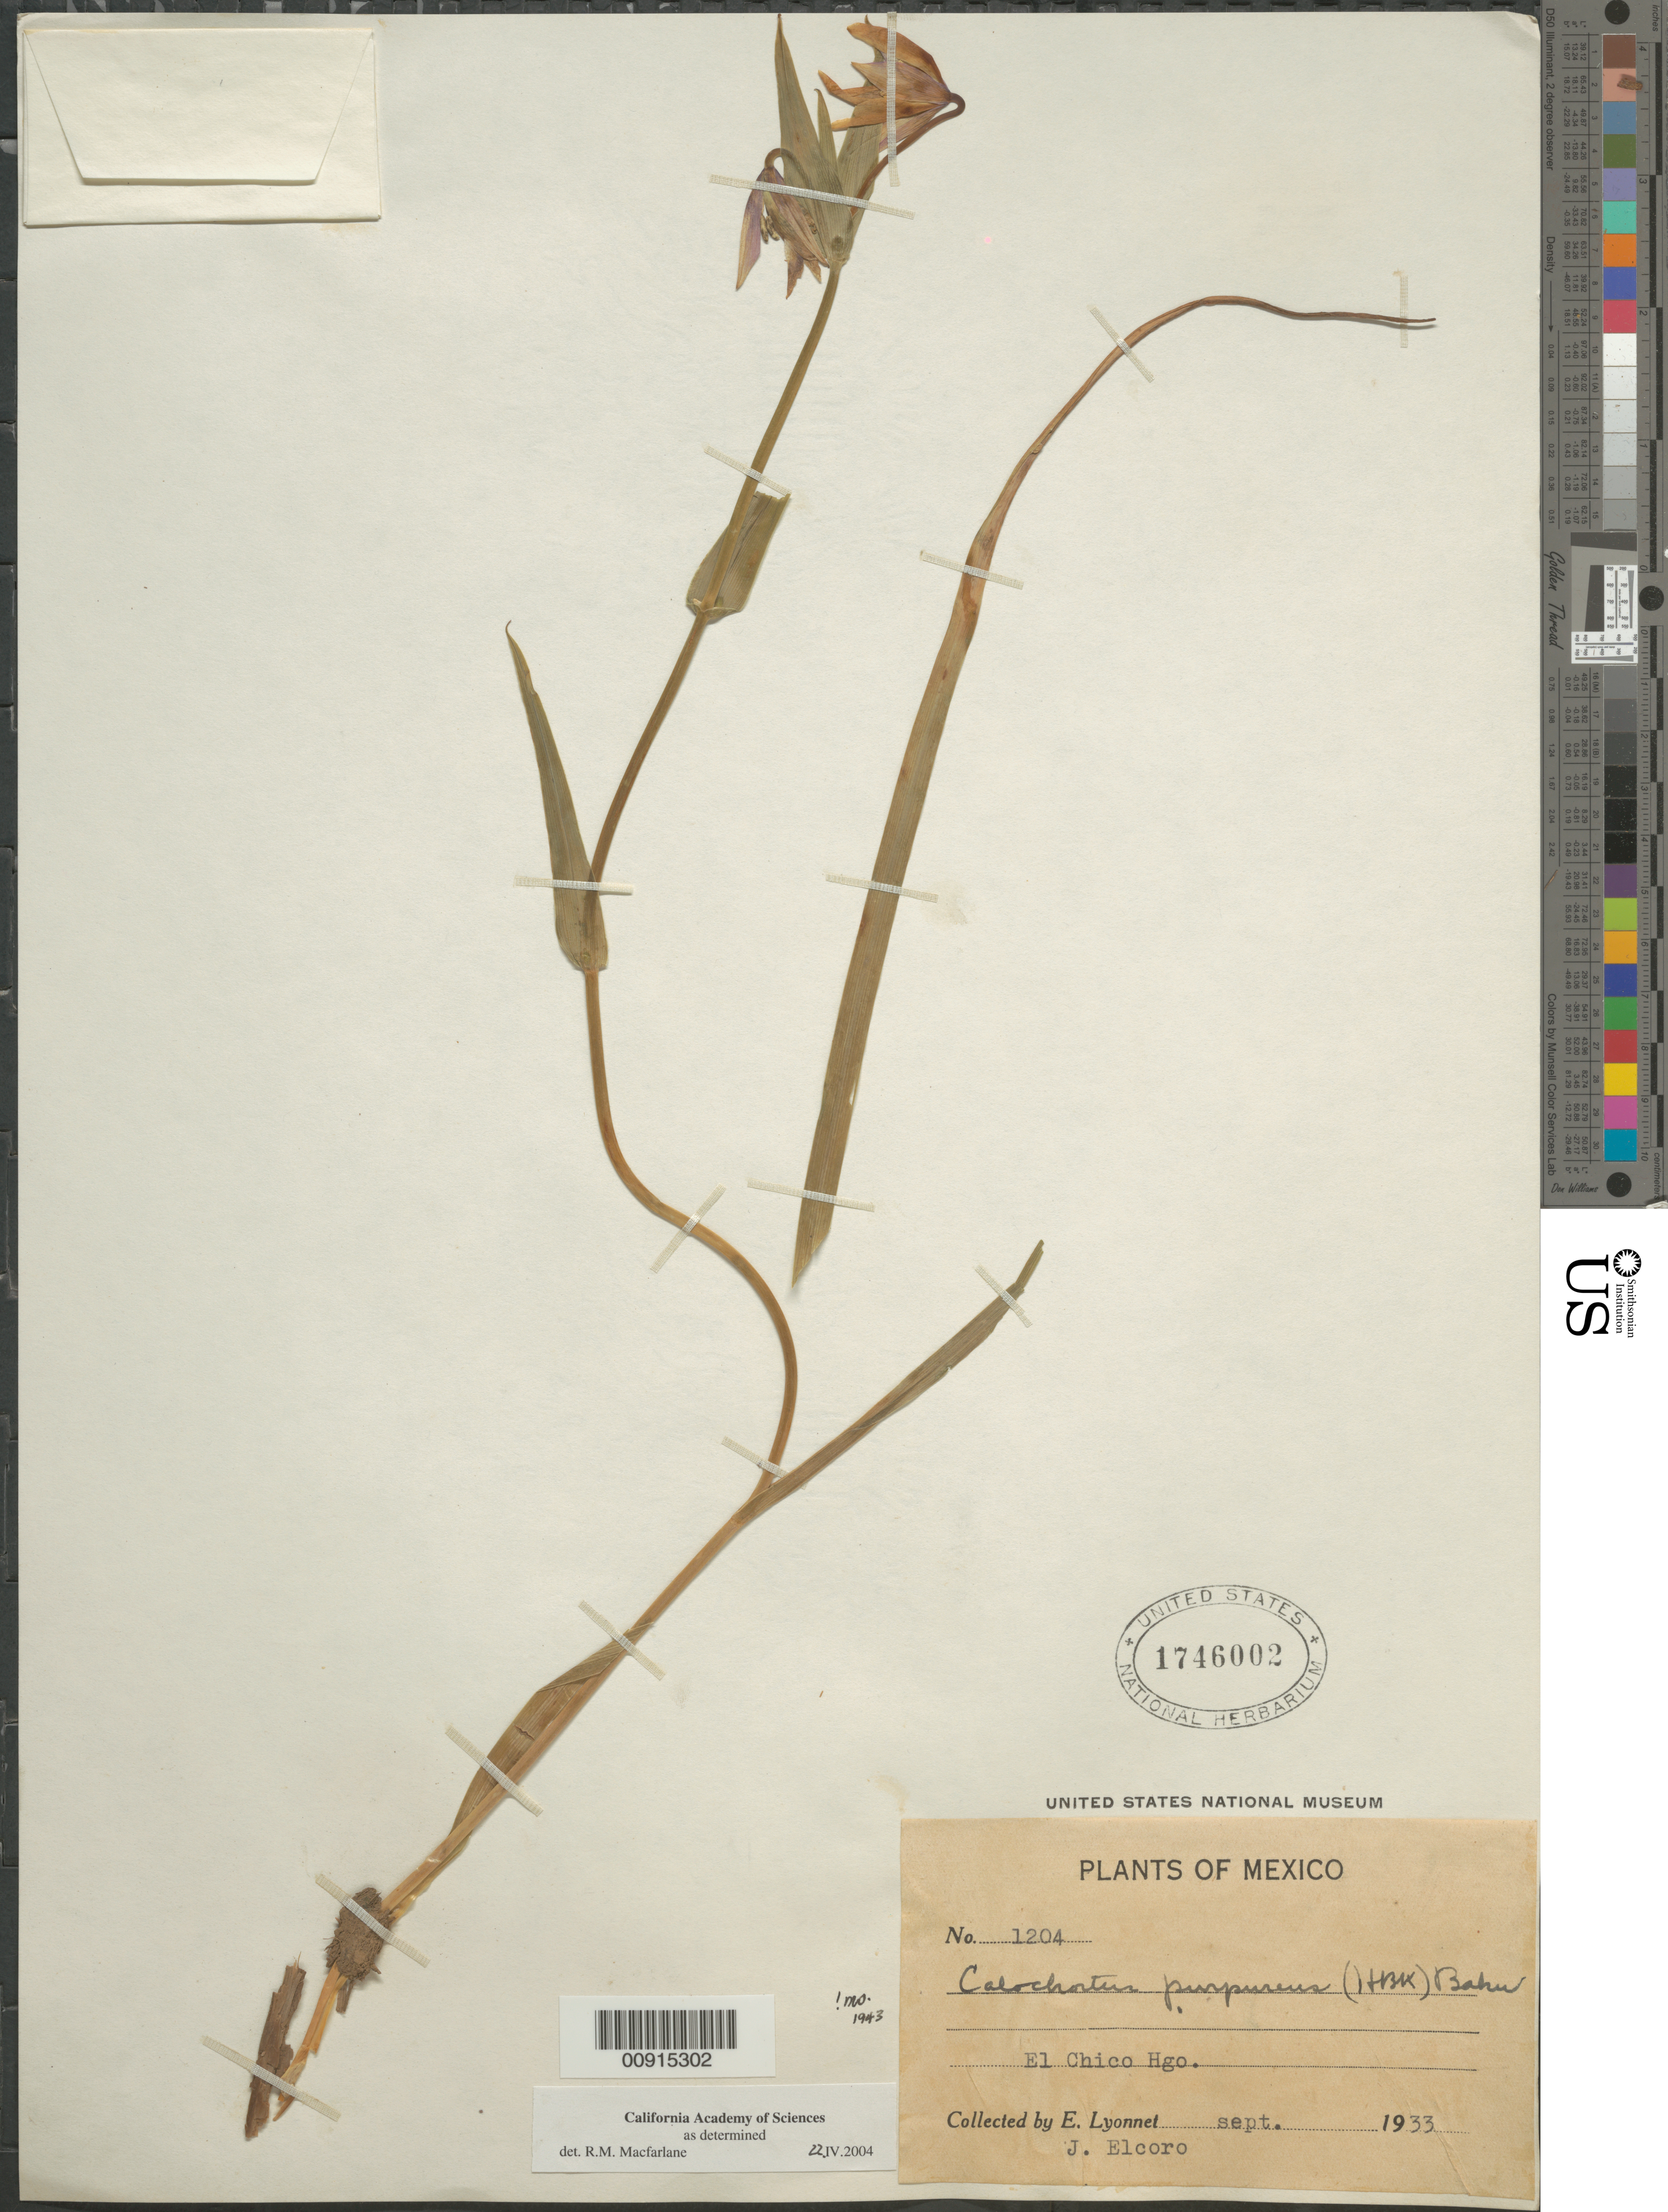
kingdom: Plantae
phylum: Tracheophyta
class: Liliopsida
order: Liliales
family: Liliaceae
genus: Calochortus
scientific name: Calochortus purpureus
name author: (Kunth) Baker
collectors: Bro. E. Lyonnet & J. Elcoro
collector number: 1204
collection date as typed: Sep 1933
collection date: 1933-09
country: Mexico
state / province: Hidalgo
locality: El Chico, Hidalgo.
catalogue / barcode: US 1746002